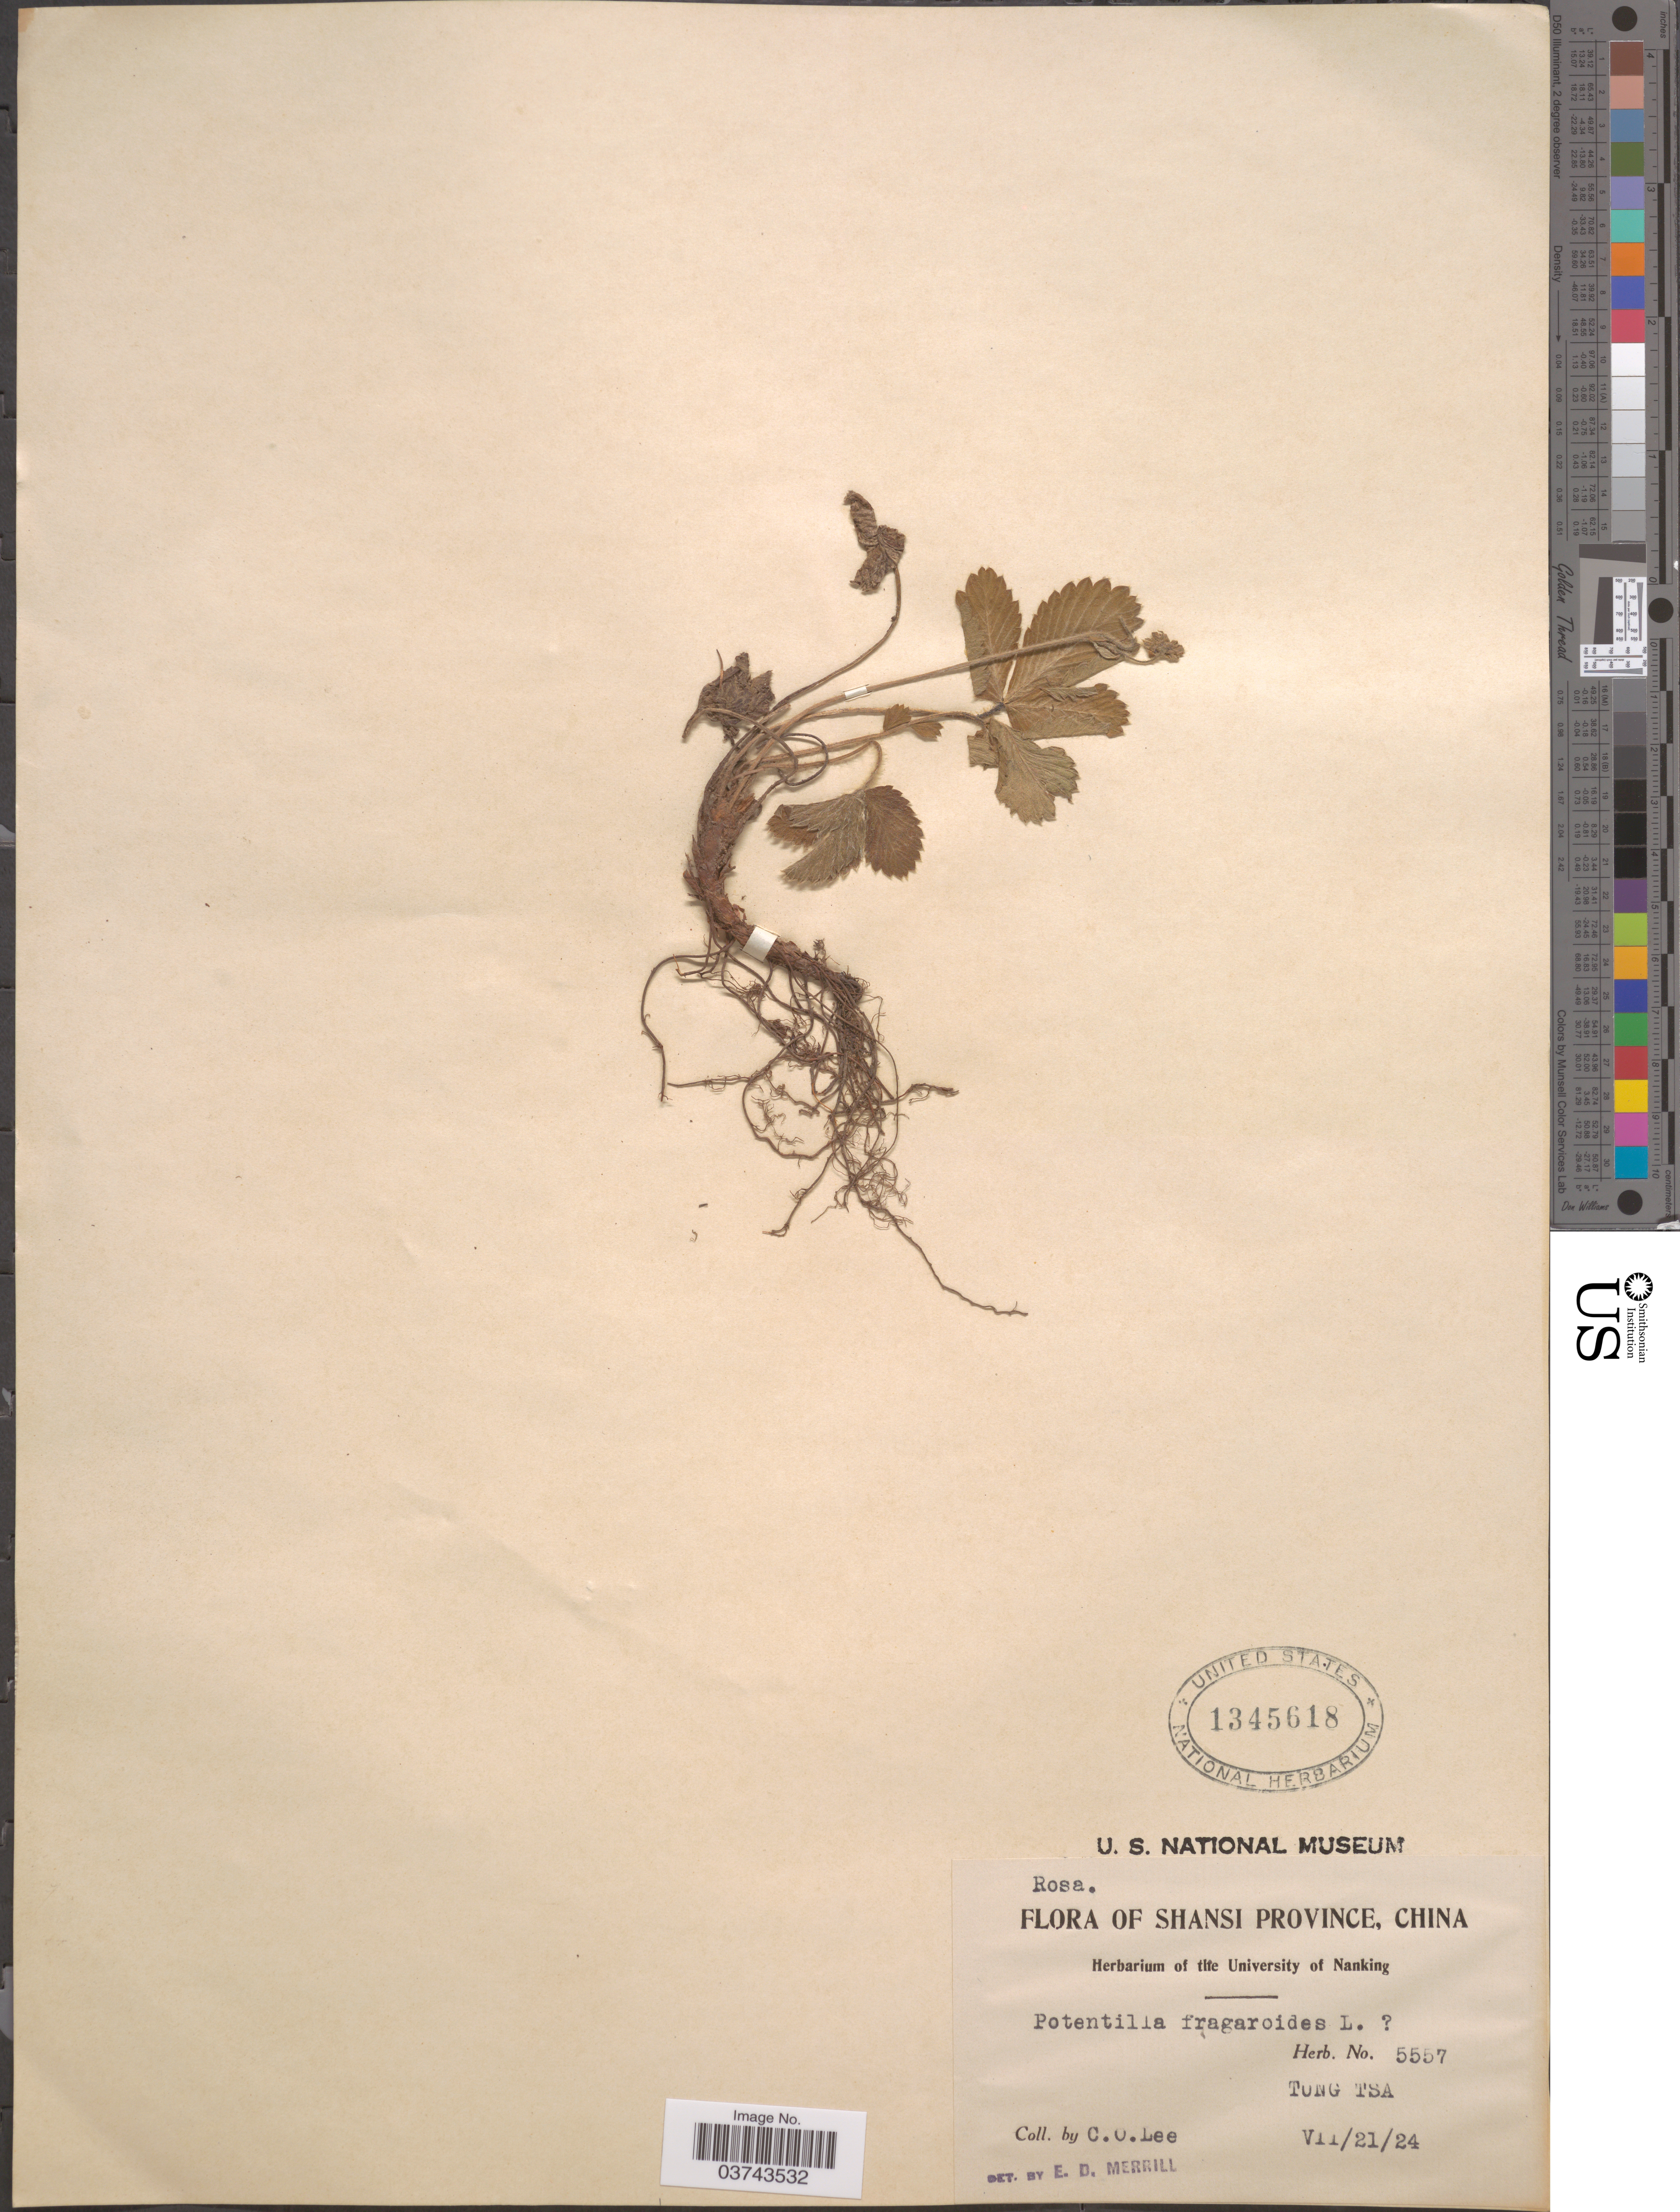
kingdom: Plantae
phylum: Tracheophyta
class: Magnoliopsida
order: Rosales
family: Rosaceae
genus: Potentilla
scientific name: Potentilla fragarioides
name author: L.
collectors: C. Lee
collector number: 5557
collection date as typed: Transcribed d/m/y: 21/7/24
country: China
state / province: Shanxi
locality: Shansi Province. Tung Tsa.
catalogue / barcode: US 1345618